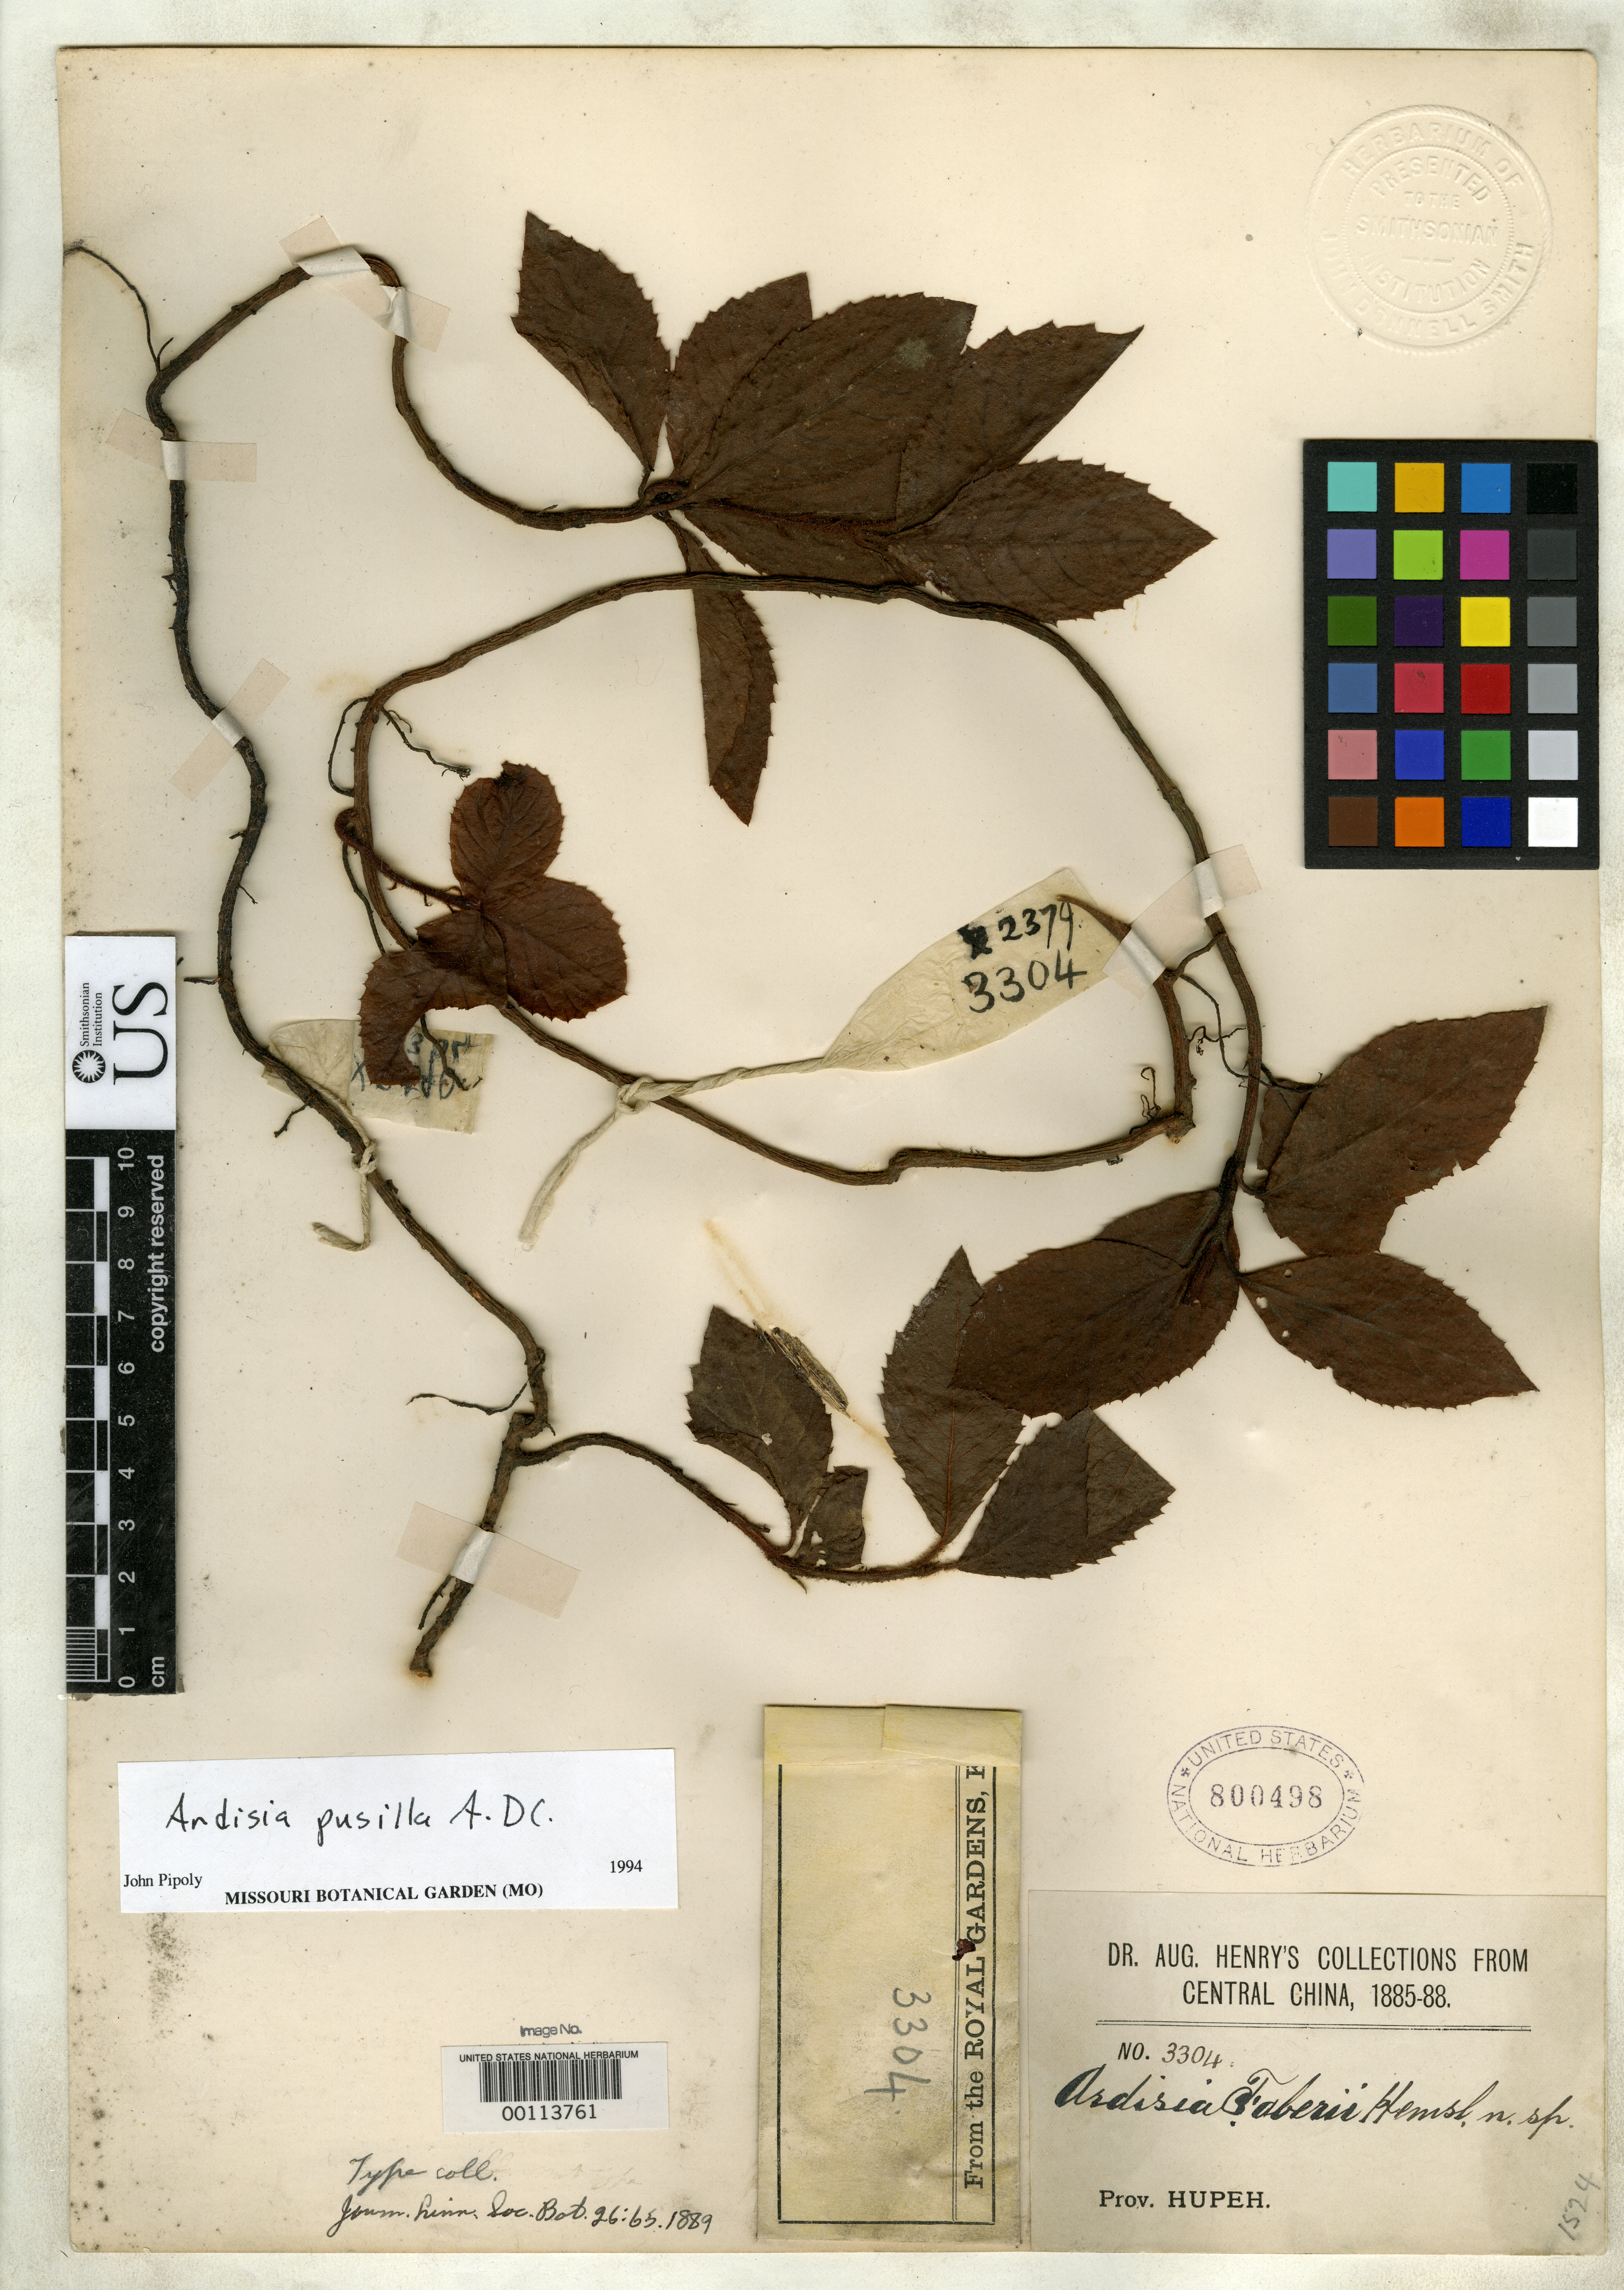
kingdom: Plantae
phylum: Tracheophyta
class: Magnoliopsida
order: Ericales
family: Primulaceae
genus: Ardisia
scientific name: Ardisia faberi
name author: Hemsl.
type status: Isosyntype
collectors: A. Henry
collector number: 3304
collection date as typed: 1885 to -- --- 1888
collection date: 1885/1888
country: China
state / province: Hubei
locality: Ichang.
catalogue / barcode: US 800498